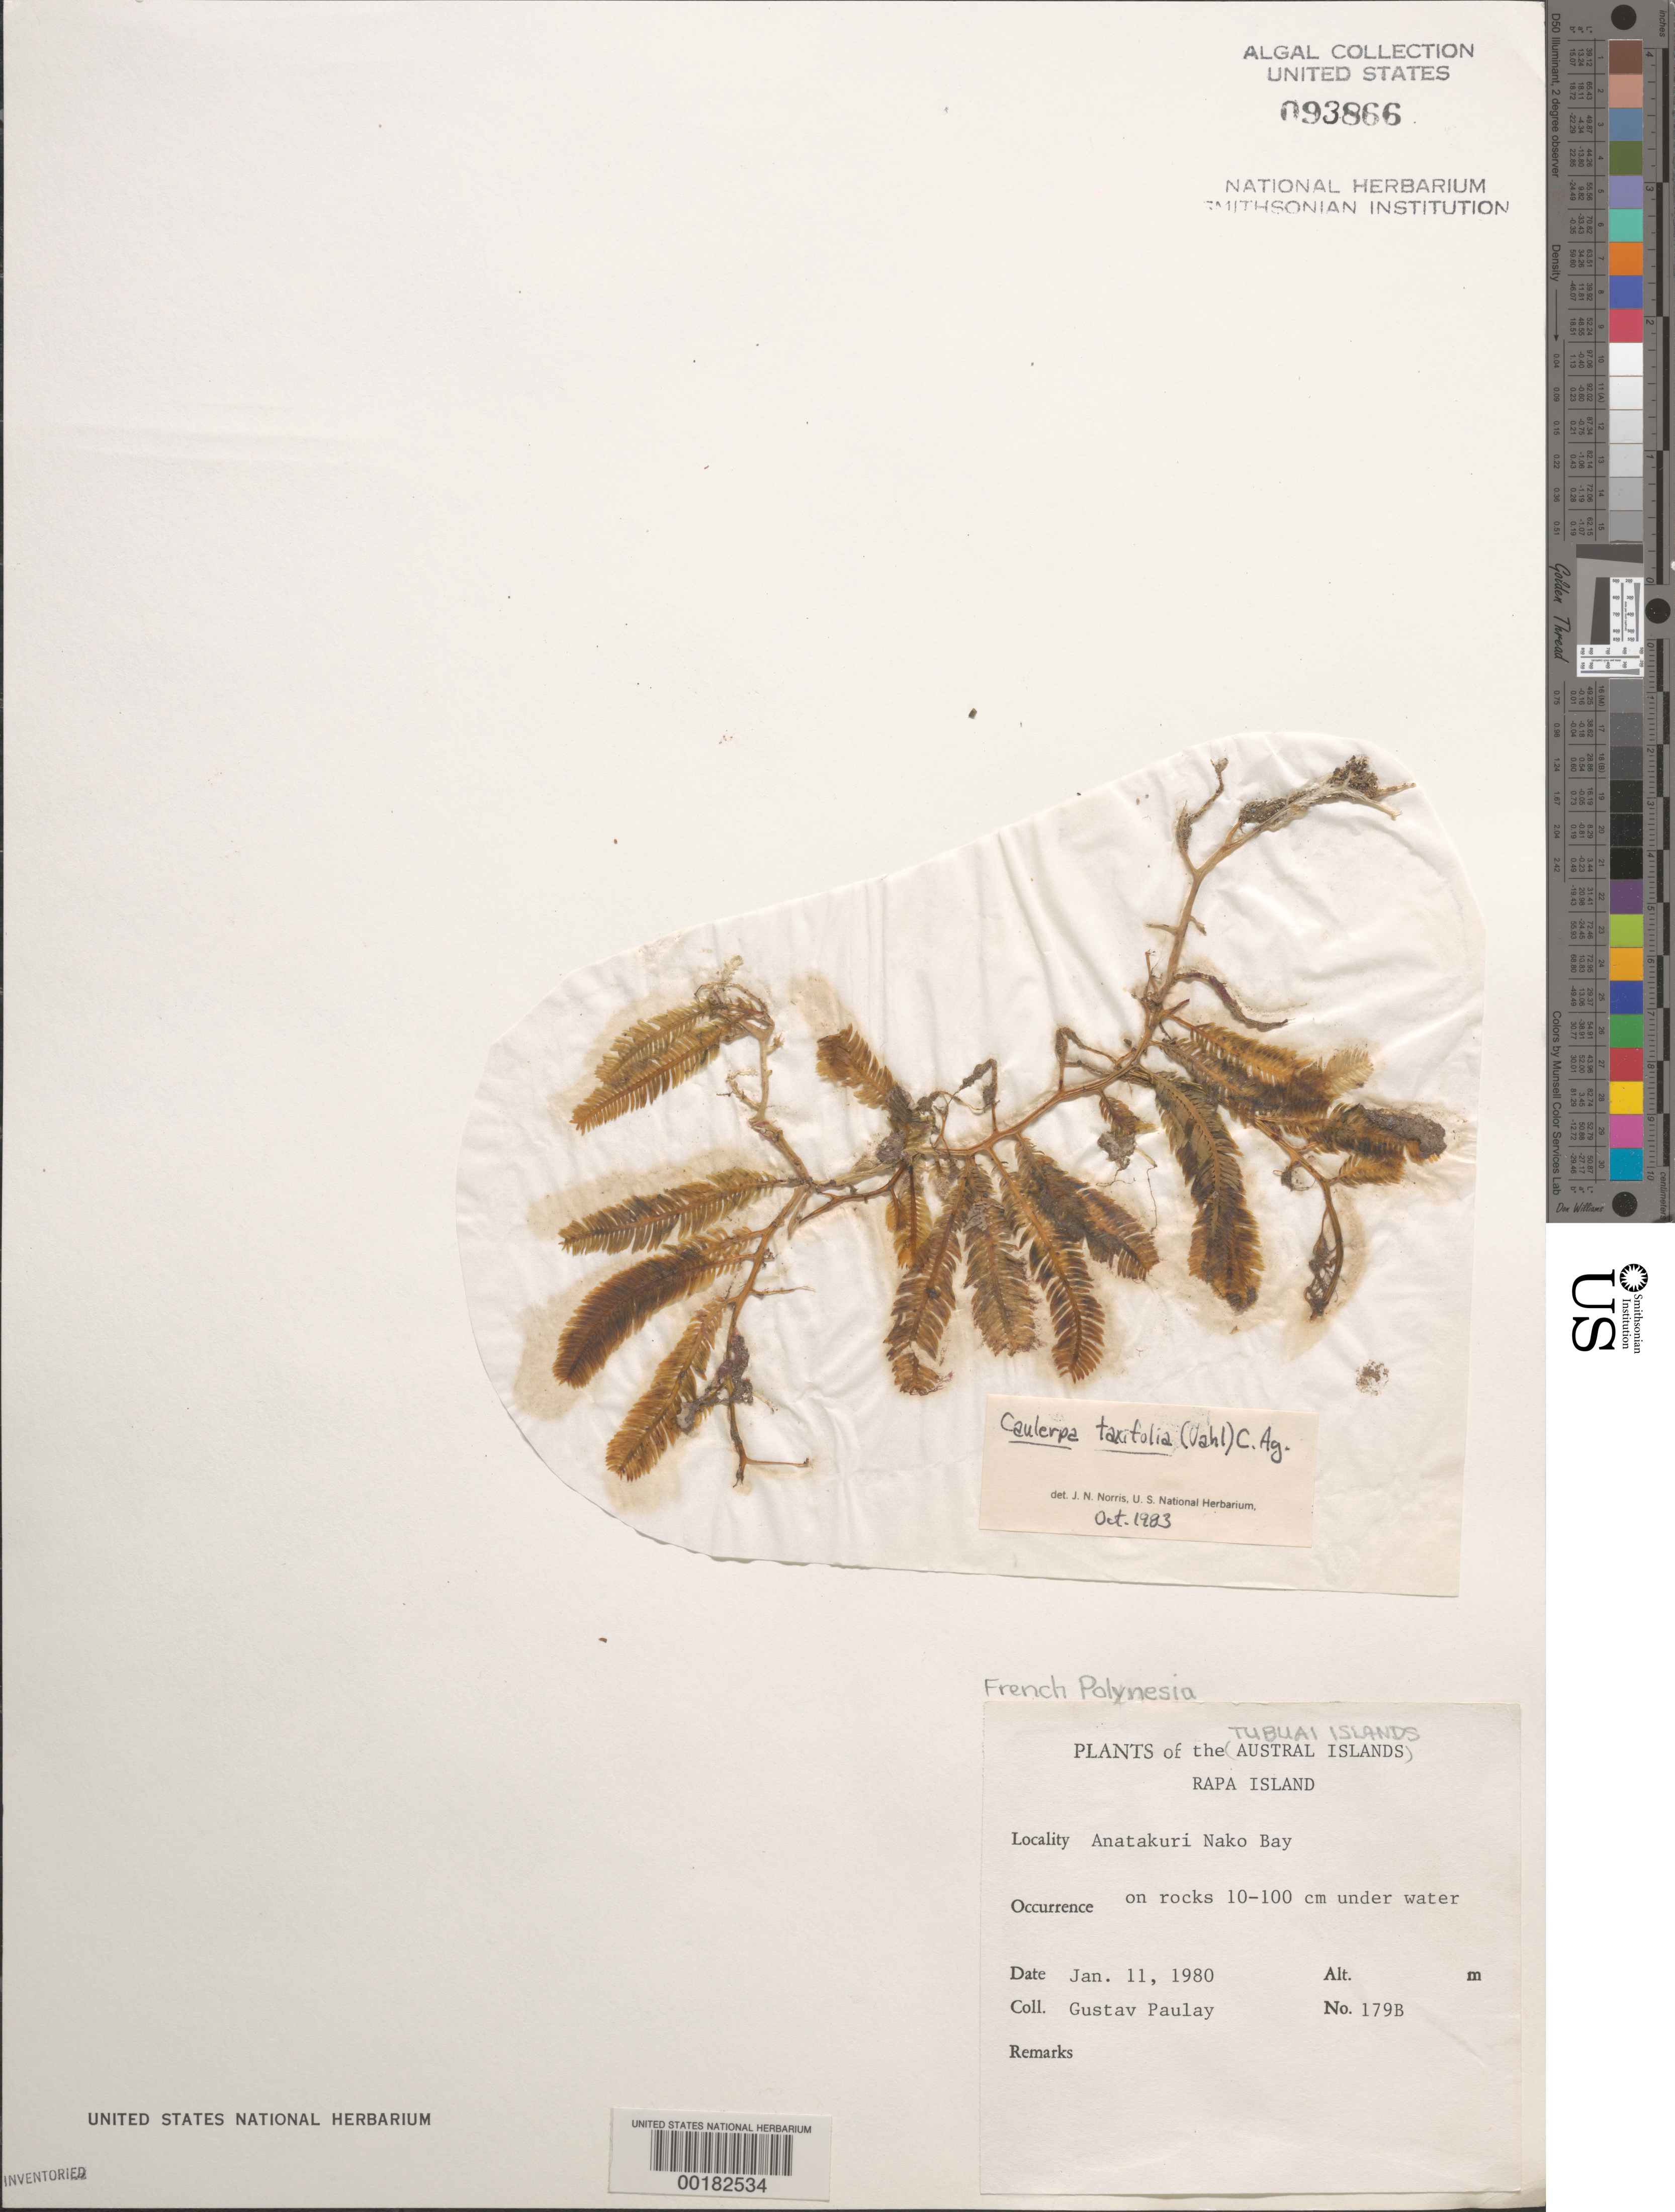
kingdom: Plantae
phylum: Chlorophyta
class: Ulvophyceae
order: Bryopsidales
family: Caulerpaceae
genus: Caulerpa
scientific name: Caulerpa taxifolia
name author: (M. Vahl) C. Agardh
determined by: Norris, James N.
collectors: G. Paulay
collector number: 179b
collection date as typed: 11 Jan 1980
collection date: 1980-01-11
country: French Polynesia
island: Rapa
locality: Rapa Island, Anatakuri Nako Bay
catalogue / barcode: US 93866